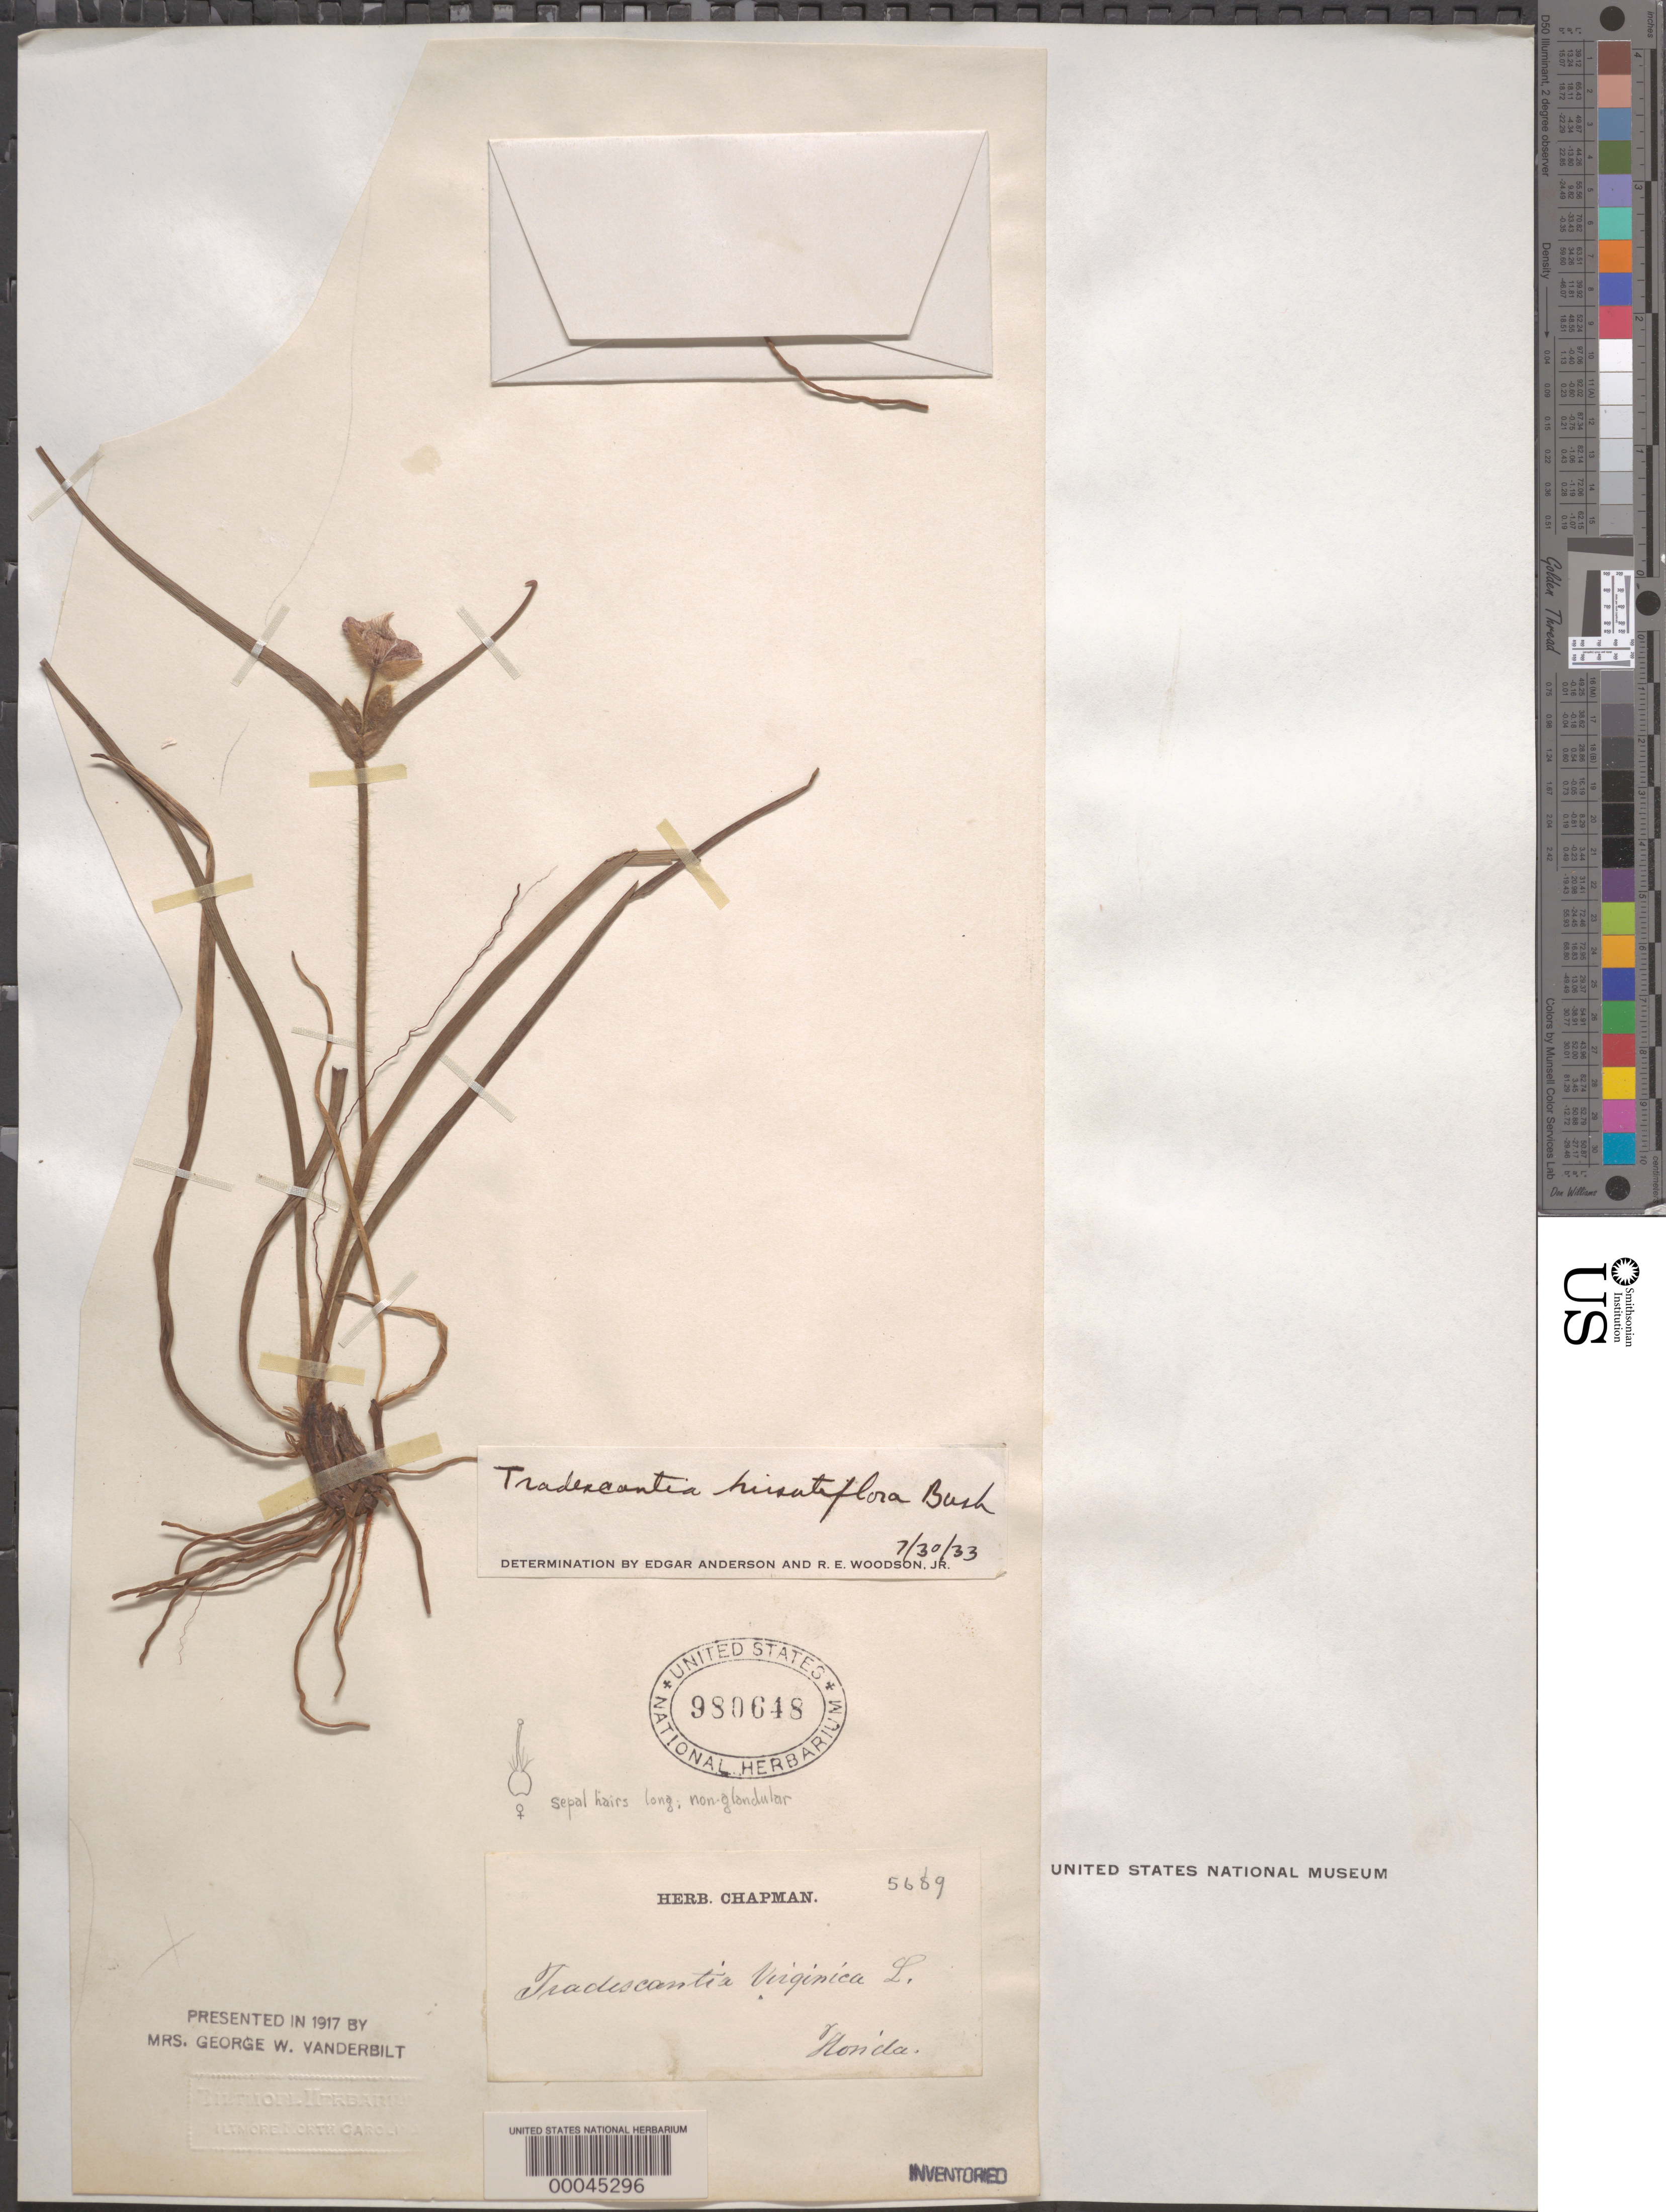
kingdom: Plantae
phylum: Tracheophyta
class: Liliopsida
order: Commelinales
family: Commelinaceae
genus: Tradescantia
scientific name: Tradescantia hirsutiflora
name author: Bush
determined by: Anderson, E. S.; Woodson, R. E.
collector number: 5689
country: United States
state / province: Florida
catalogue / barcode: US 980648